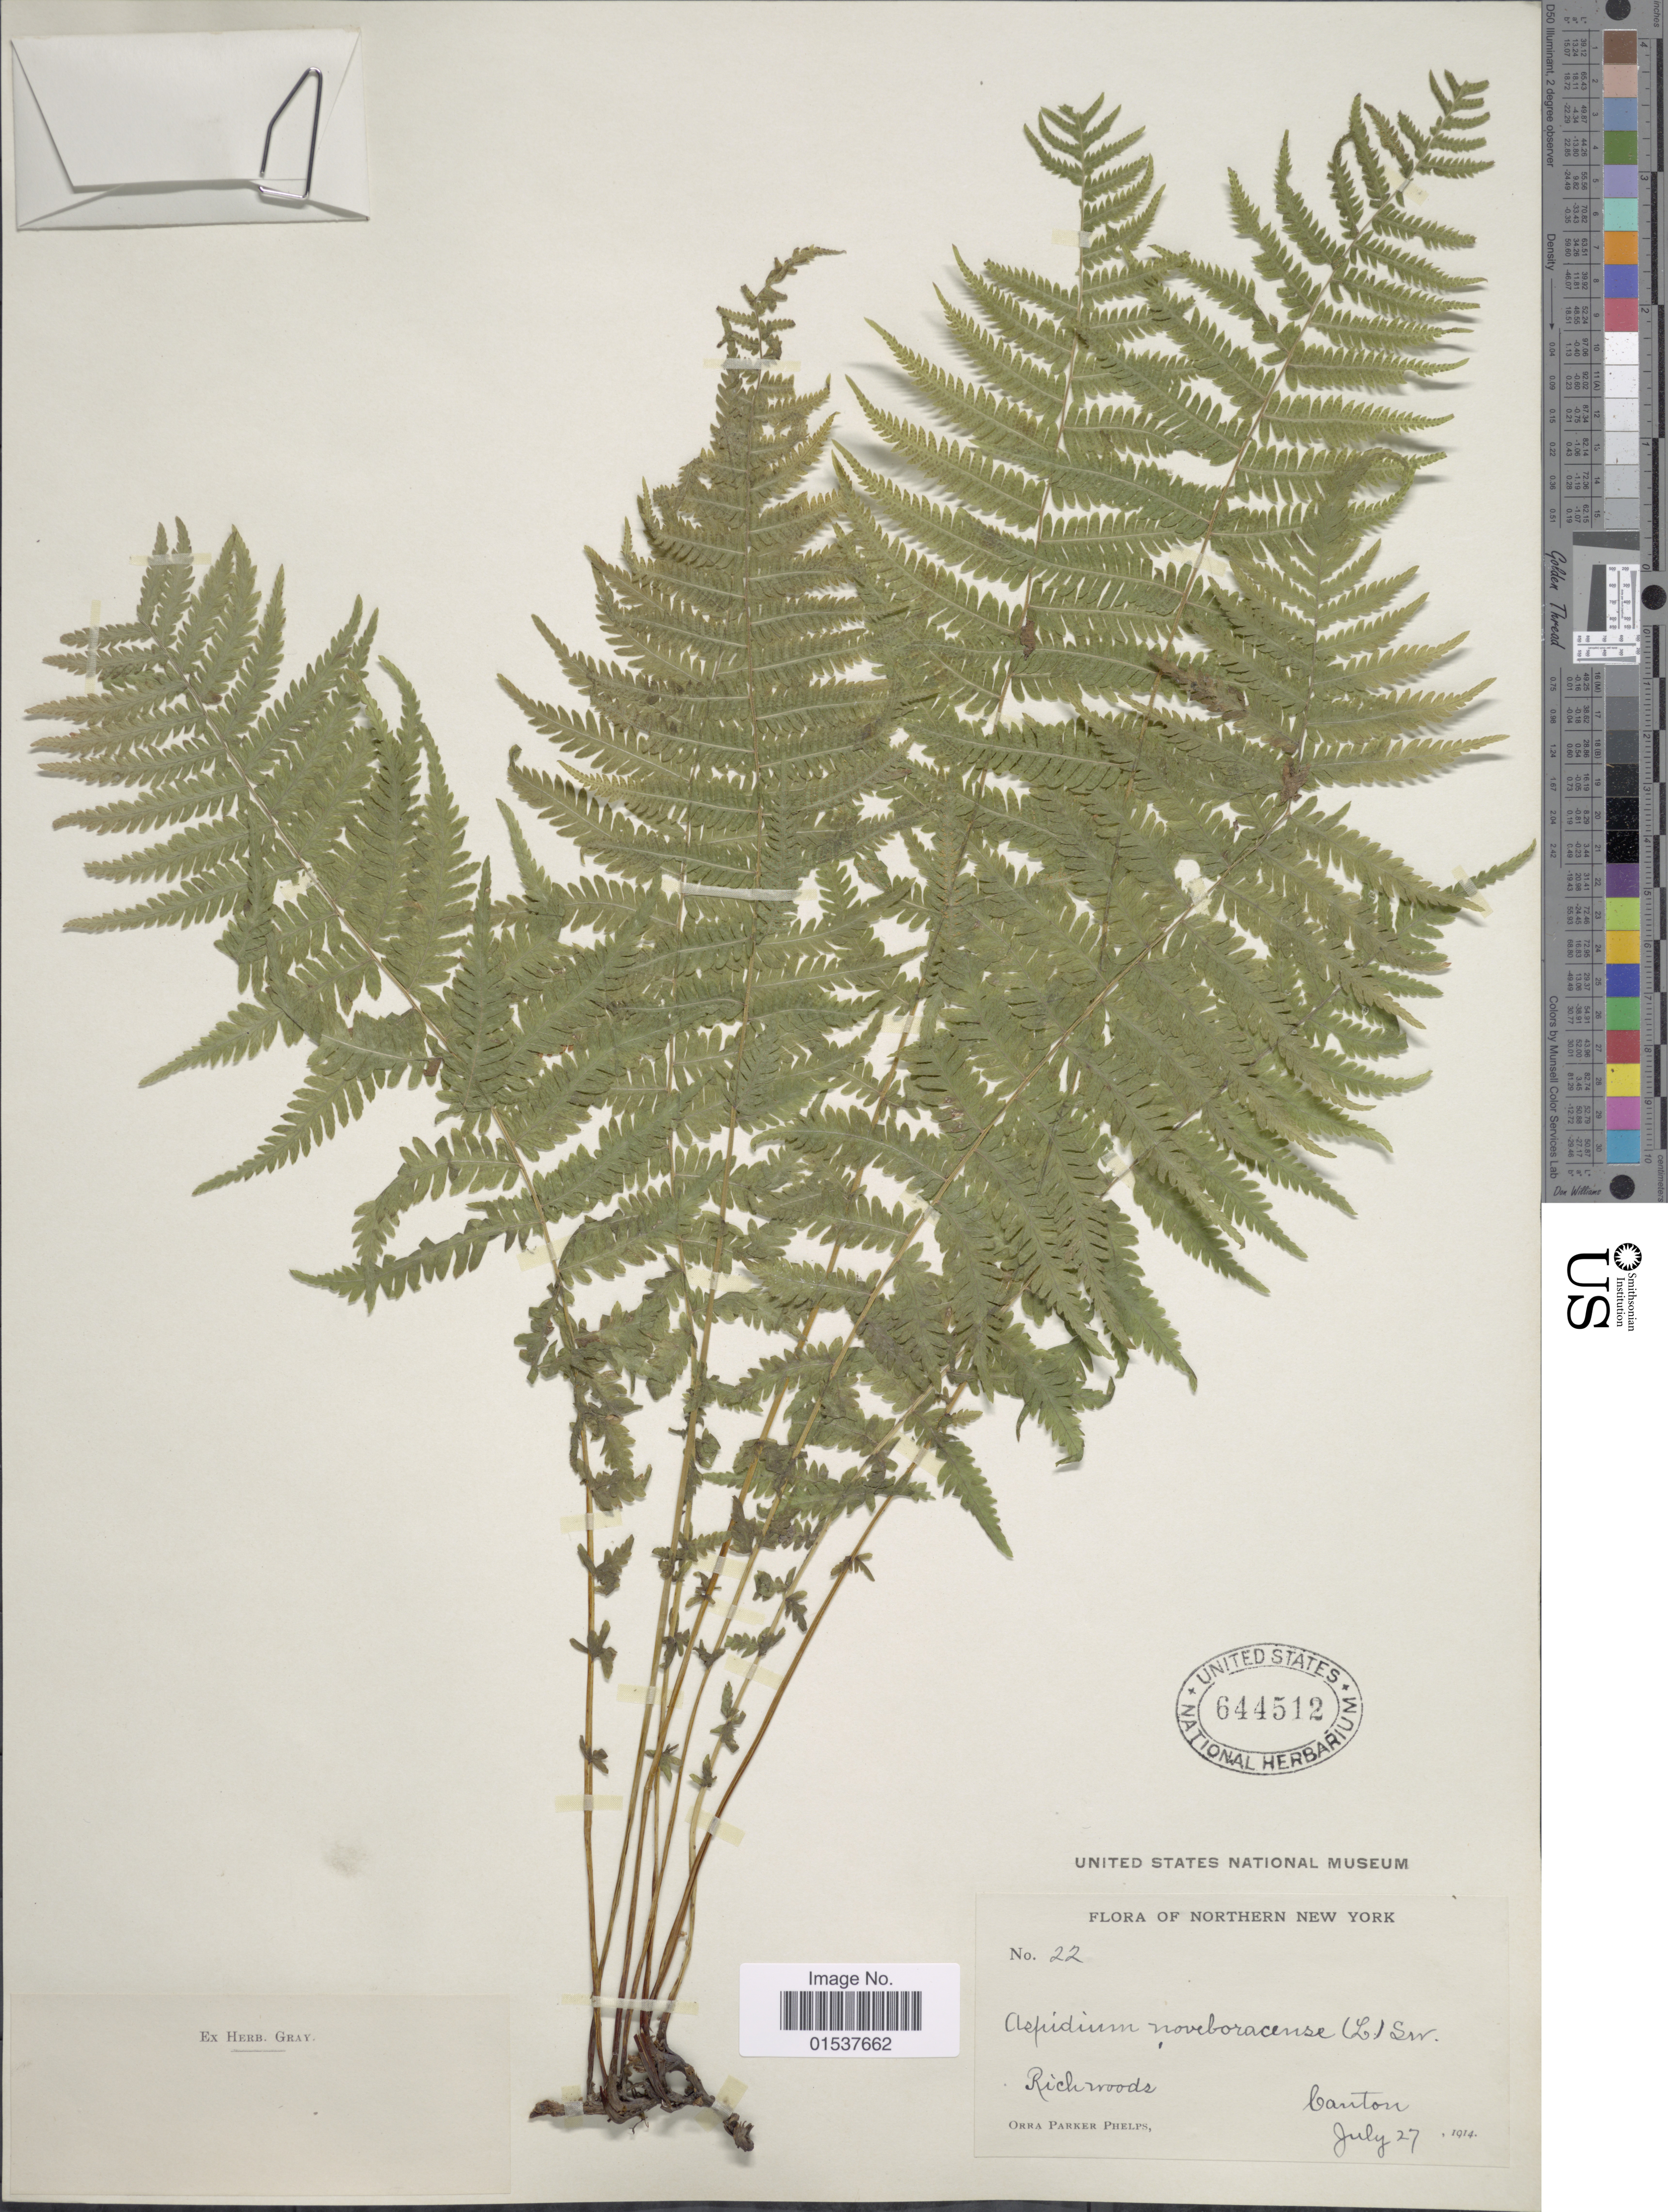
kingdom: Plantae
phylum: Tracheophyta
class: Polypodiopsida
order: Polypodiales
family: Thelypteridaceae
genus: Parathelypteris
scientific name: Parathelypteris noveboracensis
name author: (L.) Ching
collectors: O. P. Phelps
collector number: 22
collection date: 1914-07-27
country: United States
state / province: New York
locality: Northern New York, Rich woods, Canton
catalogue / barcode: US 644512